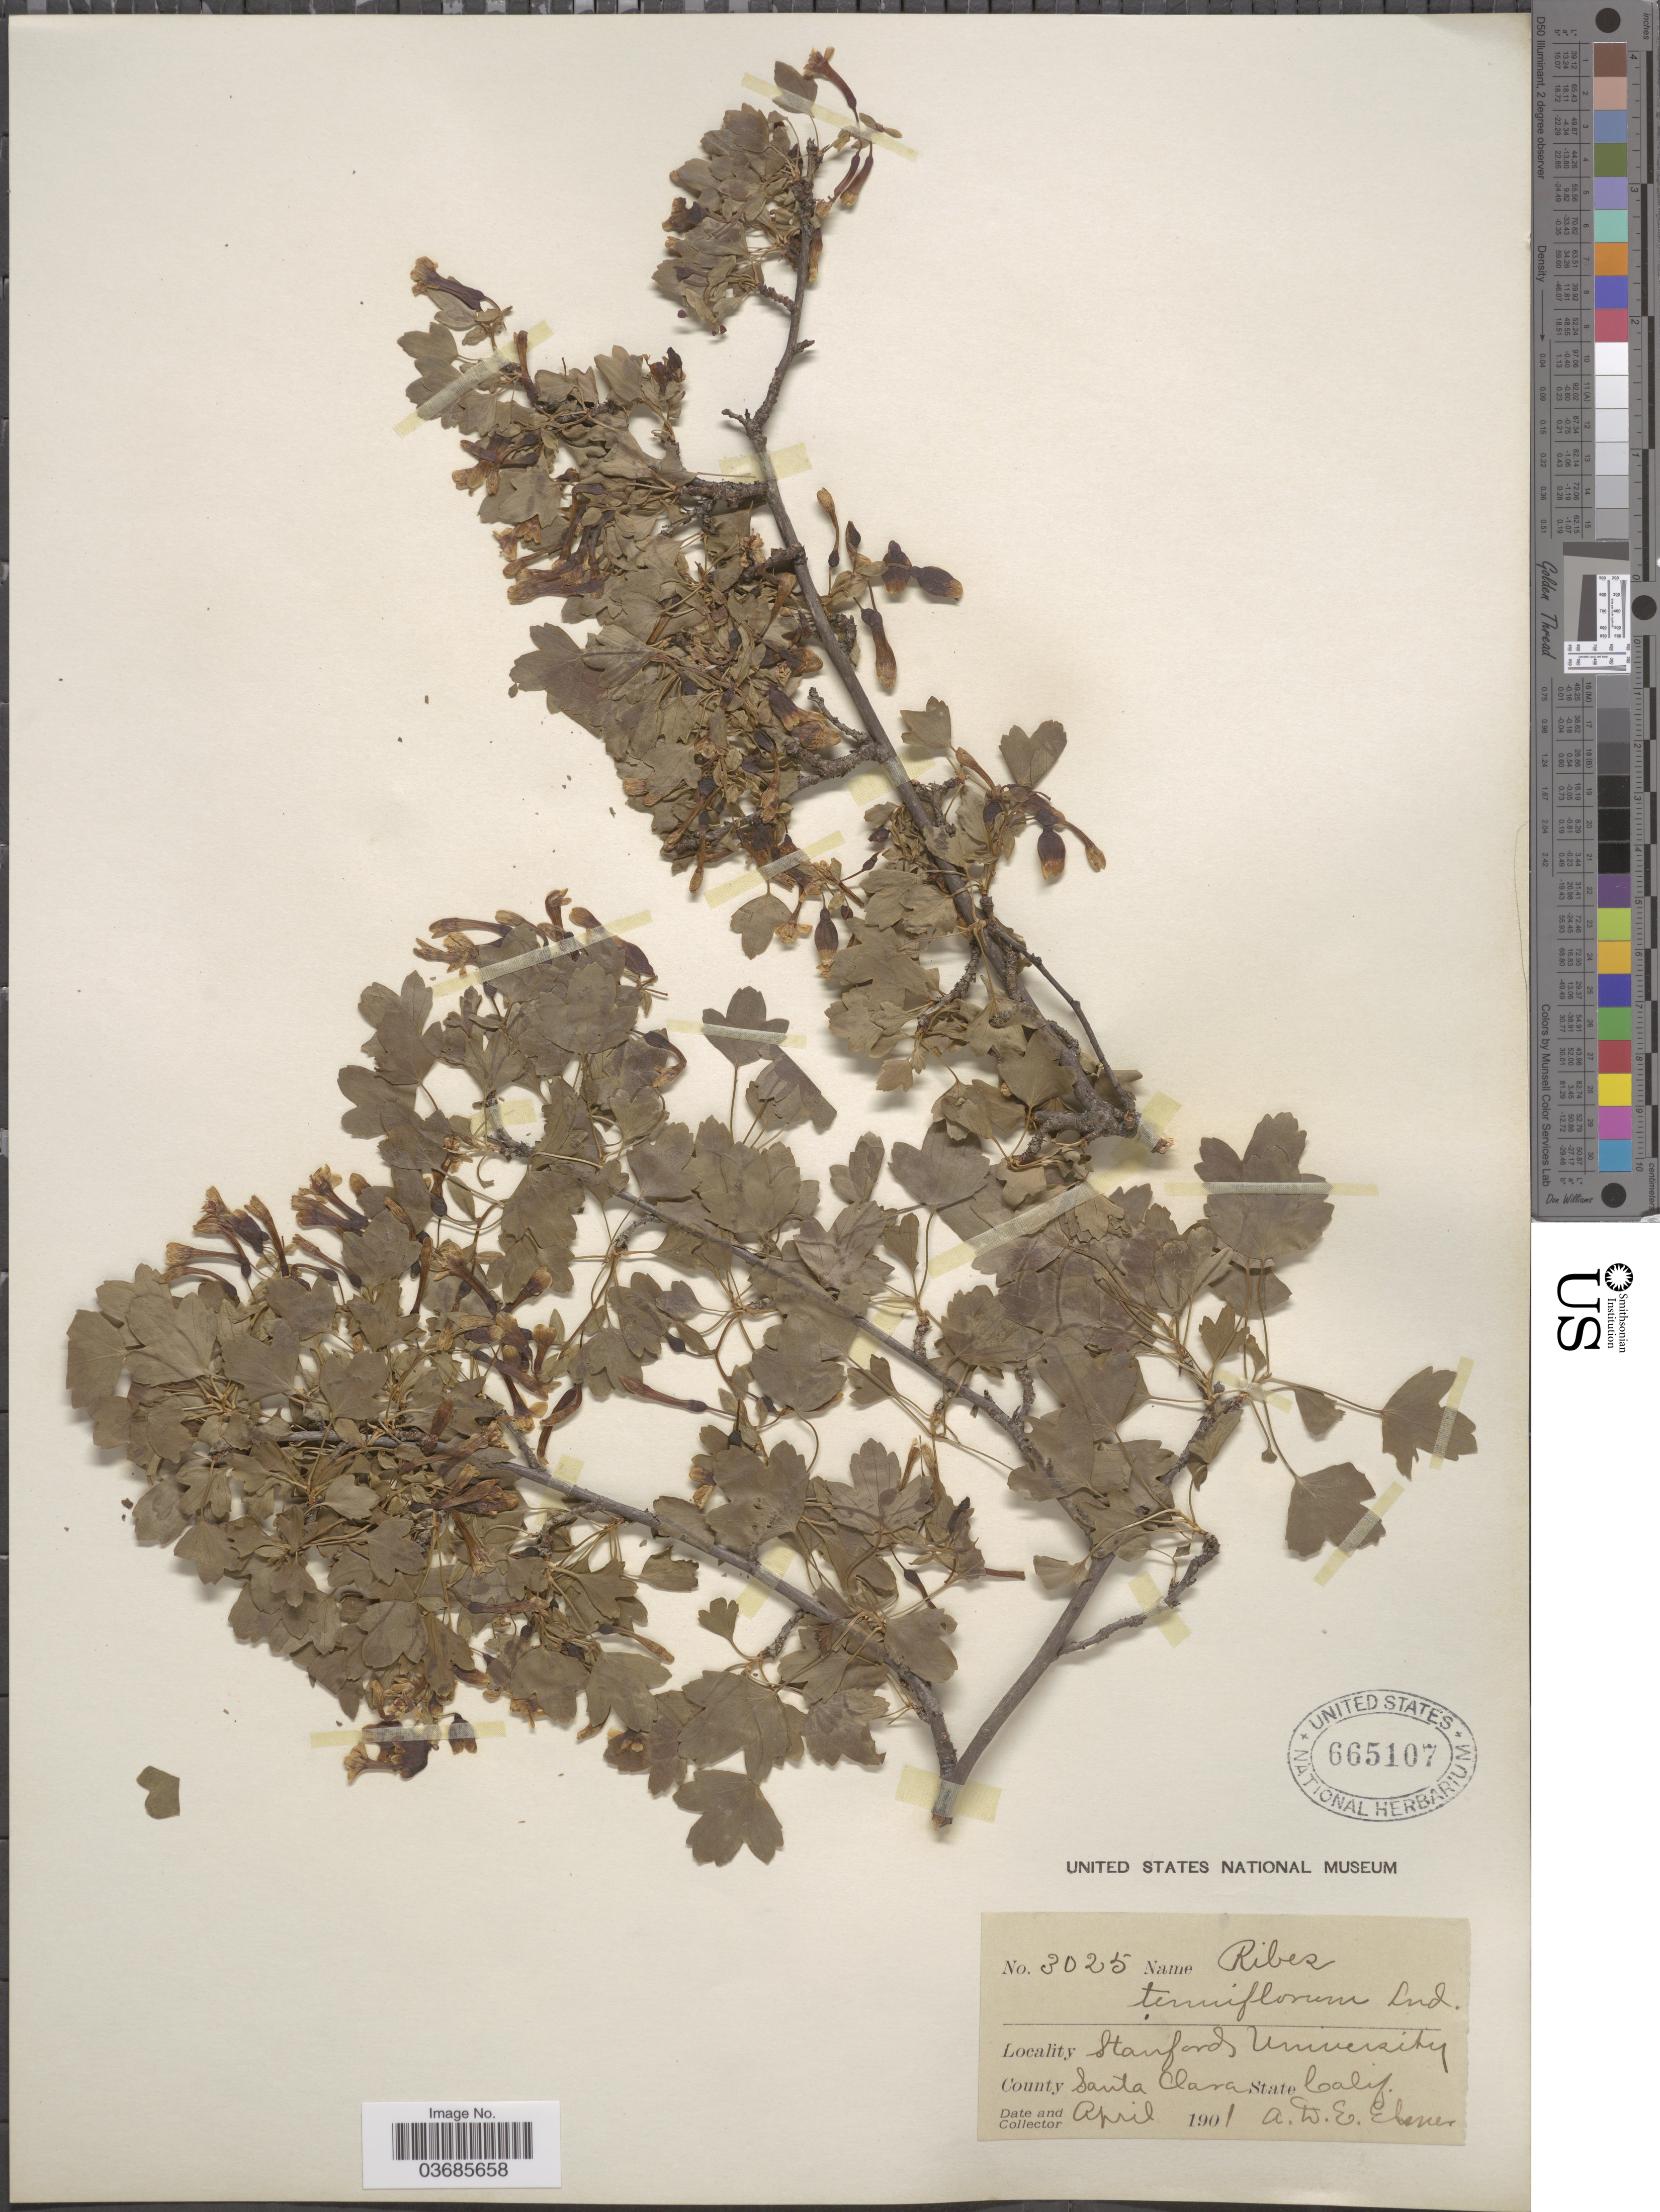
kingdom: Plantae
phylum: Tracheophyta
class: Magnoliopsida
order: Saxifragales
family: Grossulariaceae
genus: Ribes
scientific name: Ribes aureum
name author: Pursh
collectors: A. D. E. Elmer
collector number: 3025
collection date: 1901-04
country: United States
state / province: California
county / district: Santa Clara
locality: Stanford University. County Santa Clara.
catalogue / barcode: US 665107